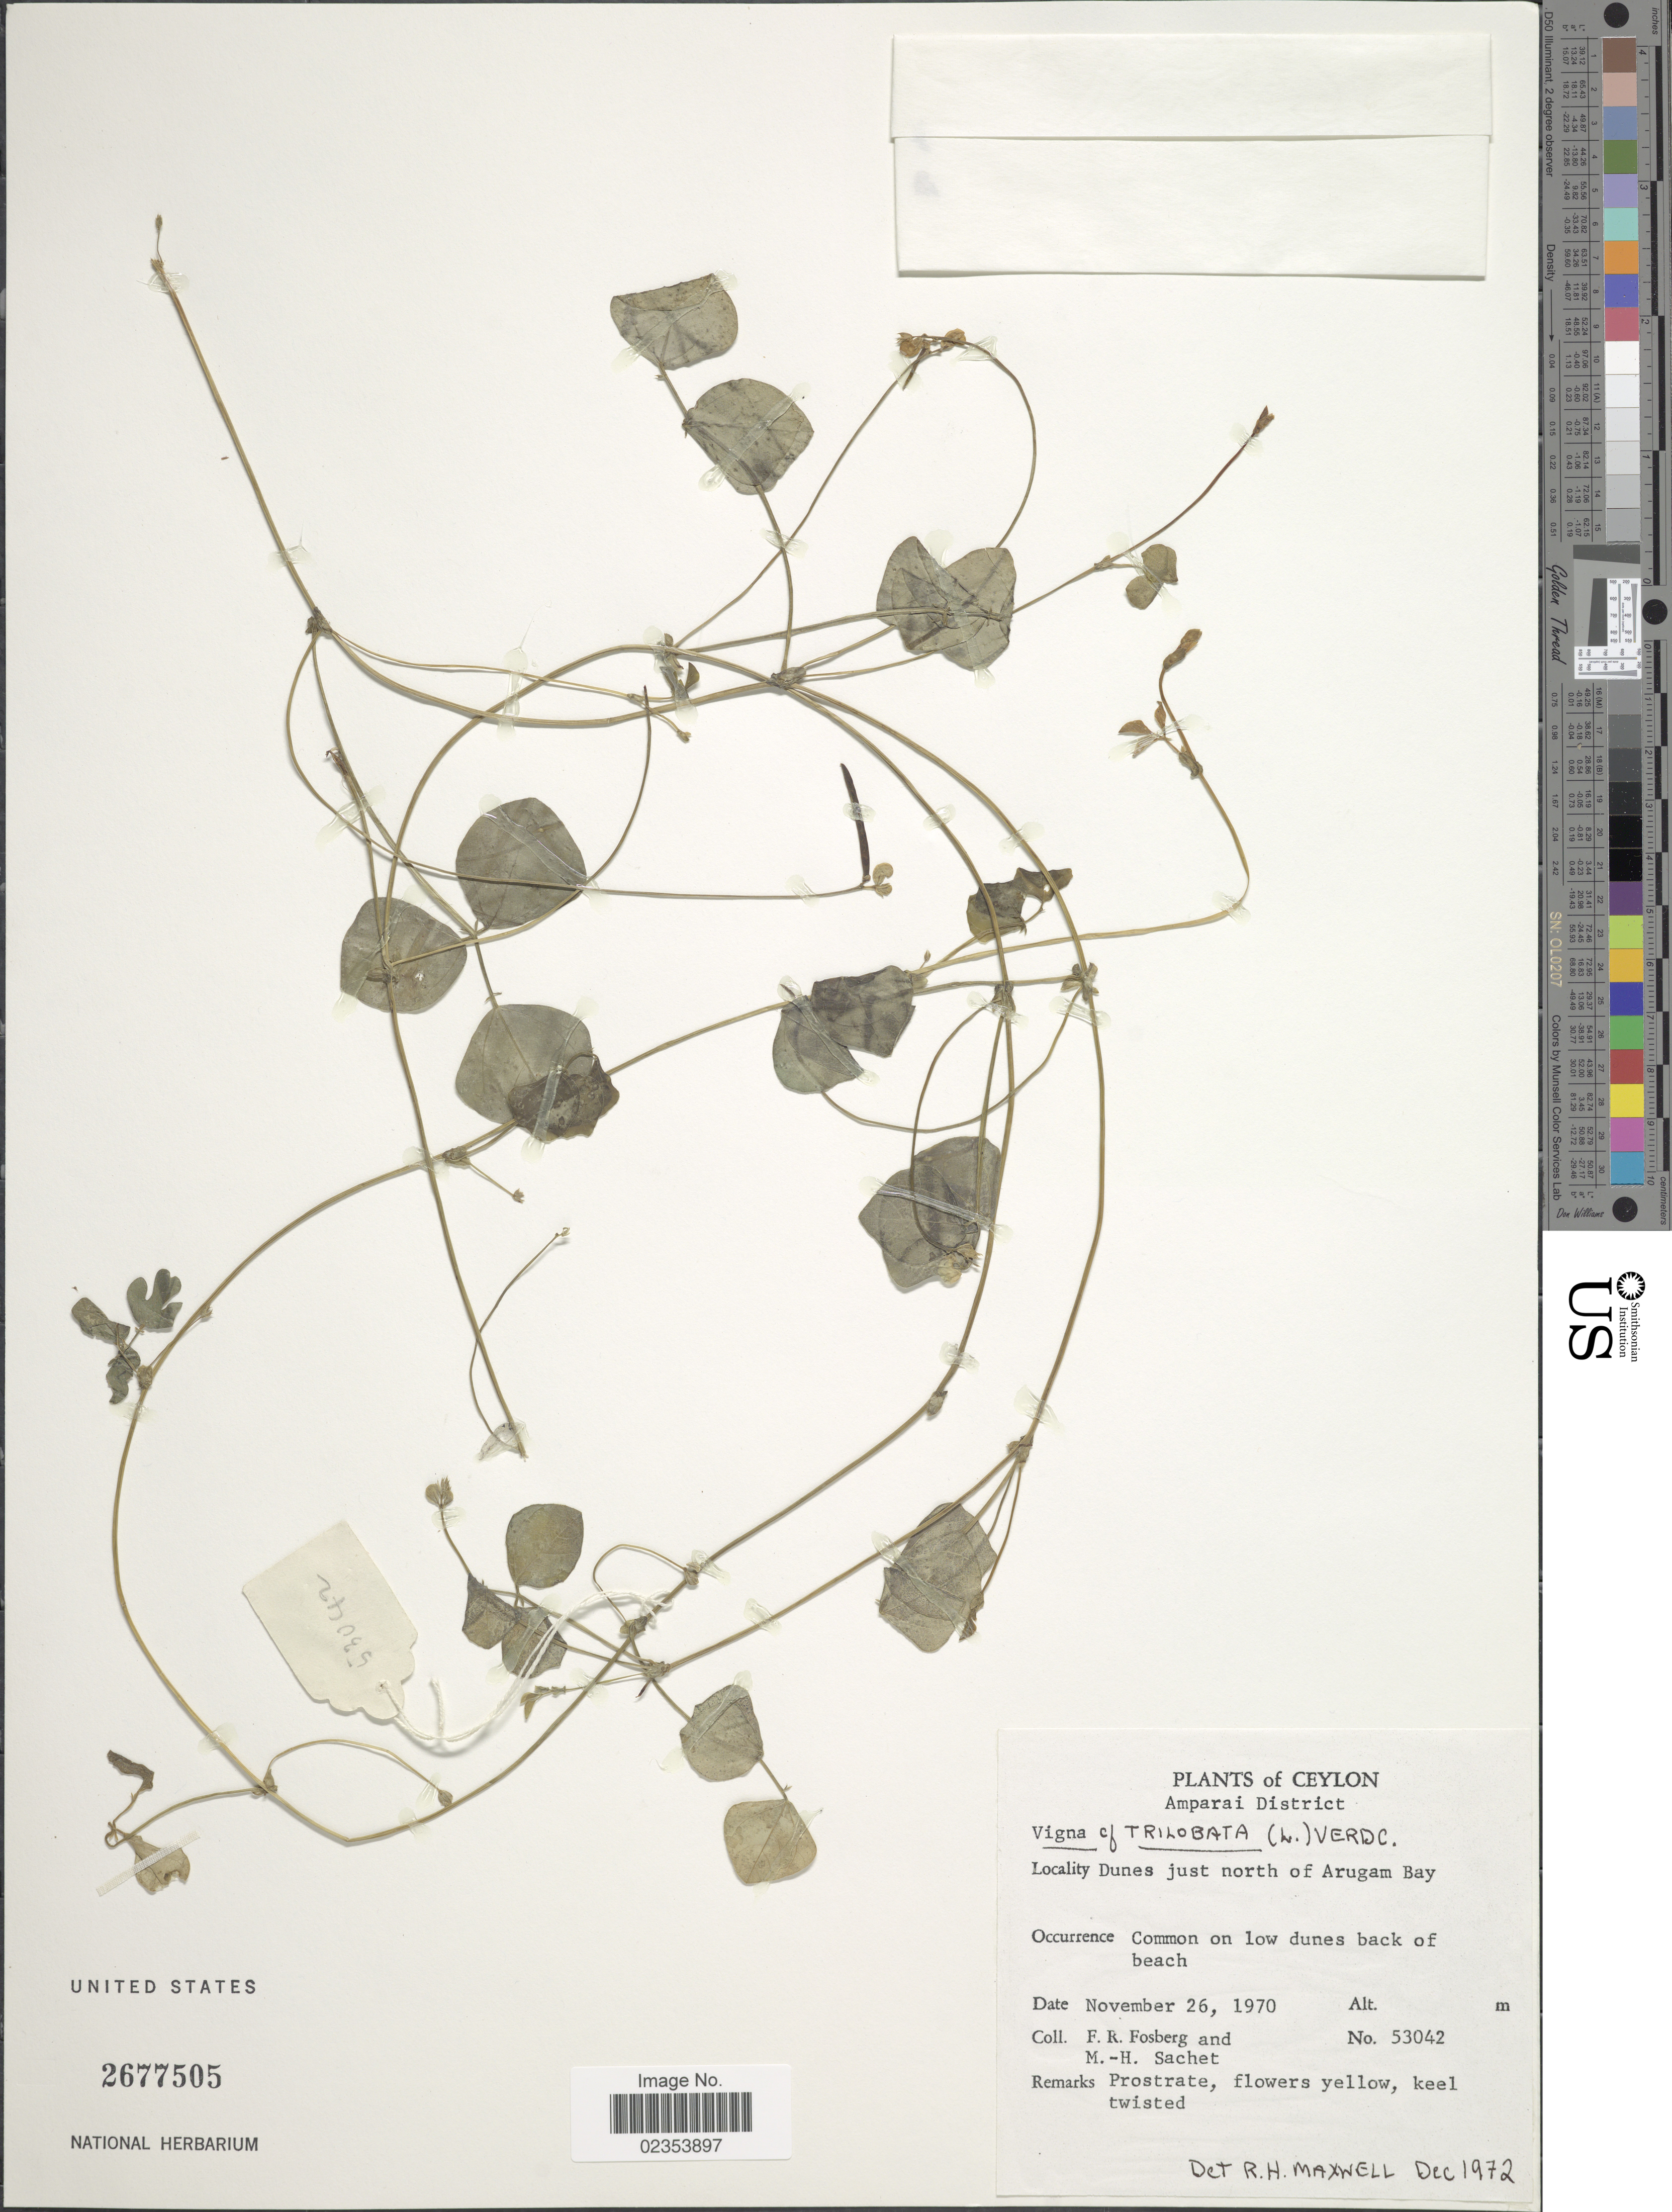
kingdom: Plantae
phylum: Tracheophyta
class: Magnoliopsida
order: Fabales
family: Fabaceae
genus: Vigna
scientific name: Vigna trilobata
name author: (L.) Verdc.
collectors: F. R. Fosberg & M.-H. Sachet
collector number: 53042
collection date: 1970-11-26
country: Sri Lanka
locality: Ceylon. Amparai District. Dunes just north of Arugam Bay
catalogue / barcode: US 2677505